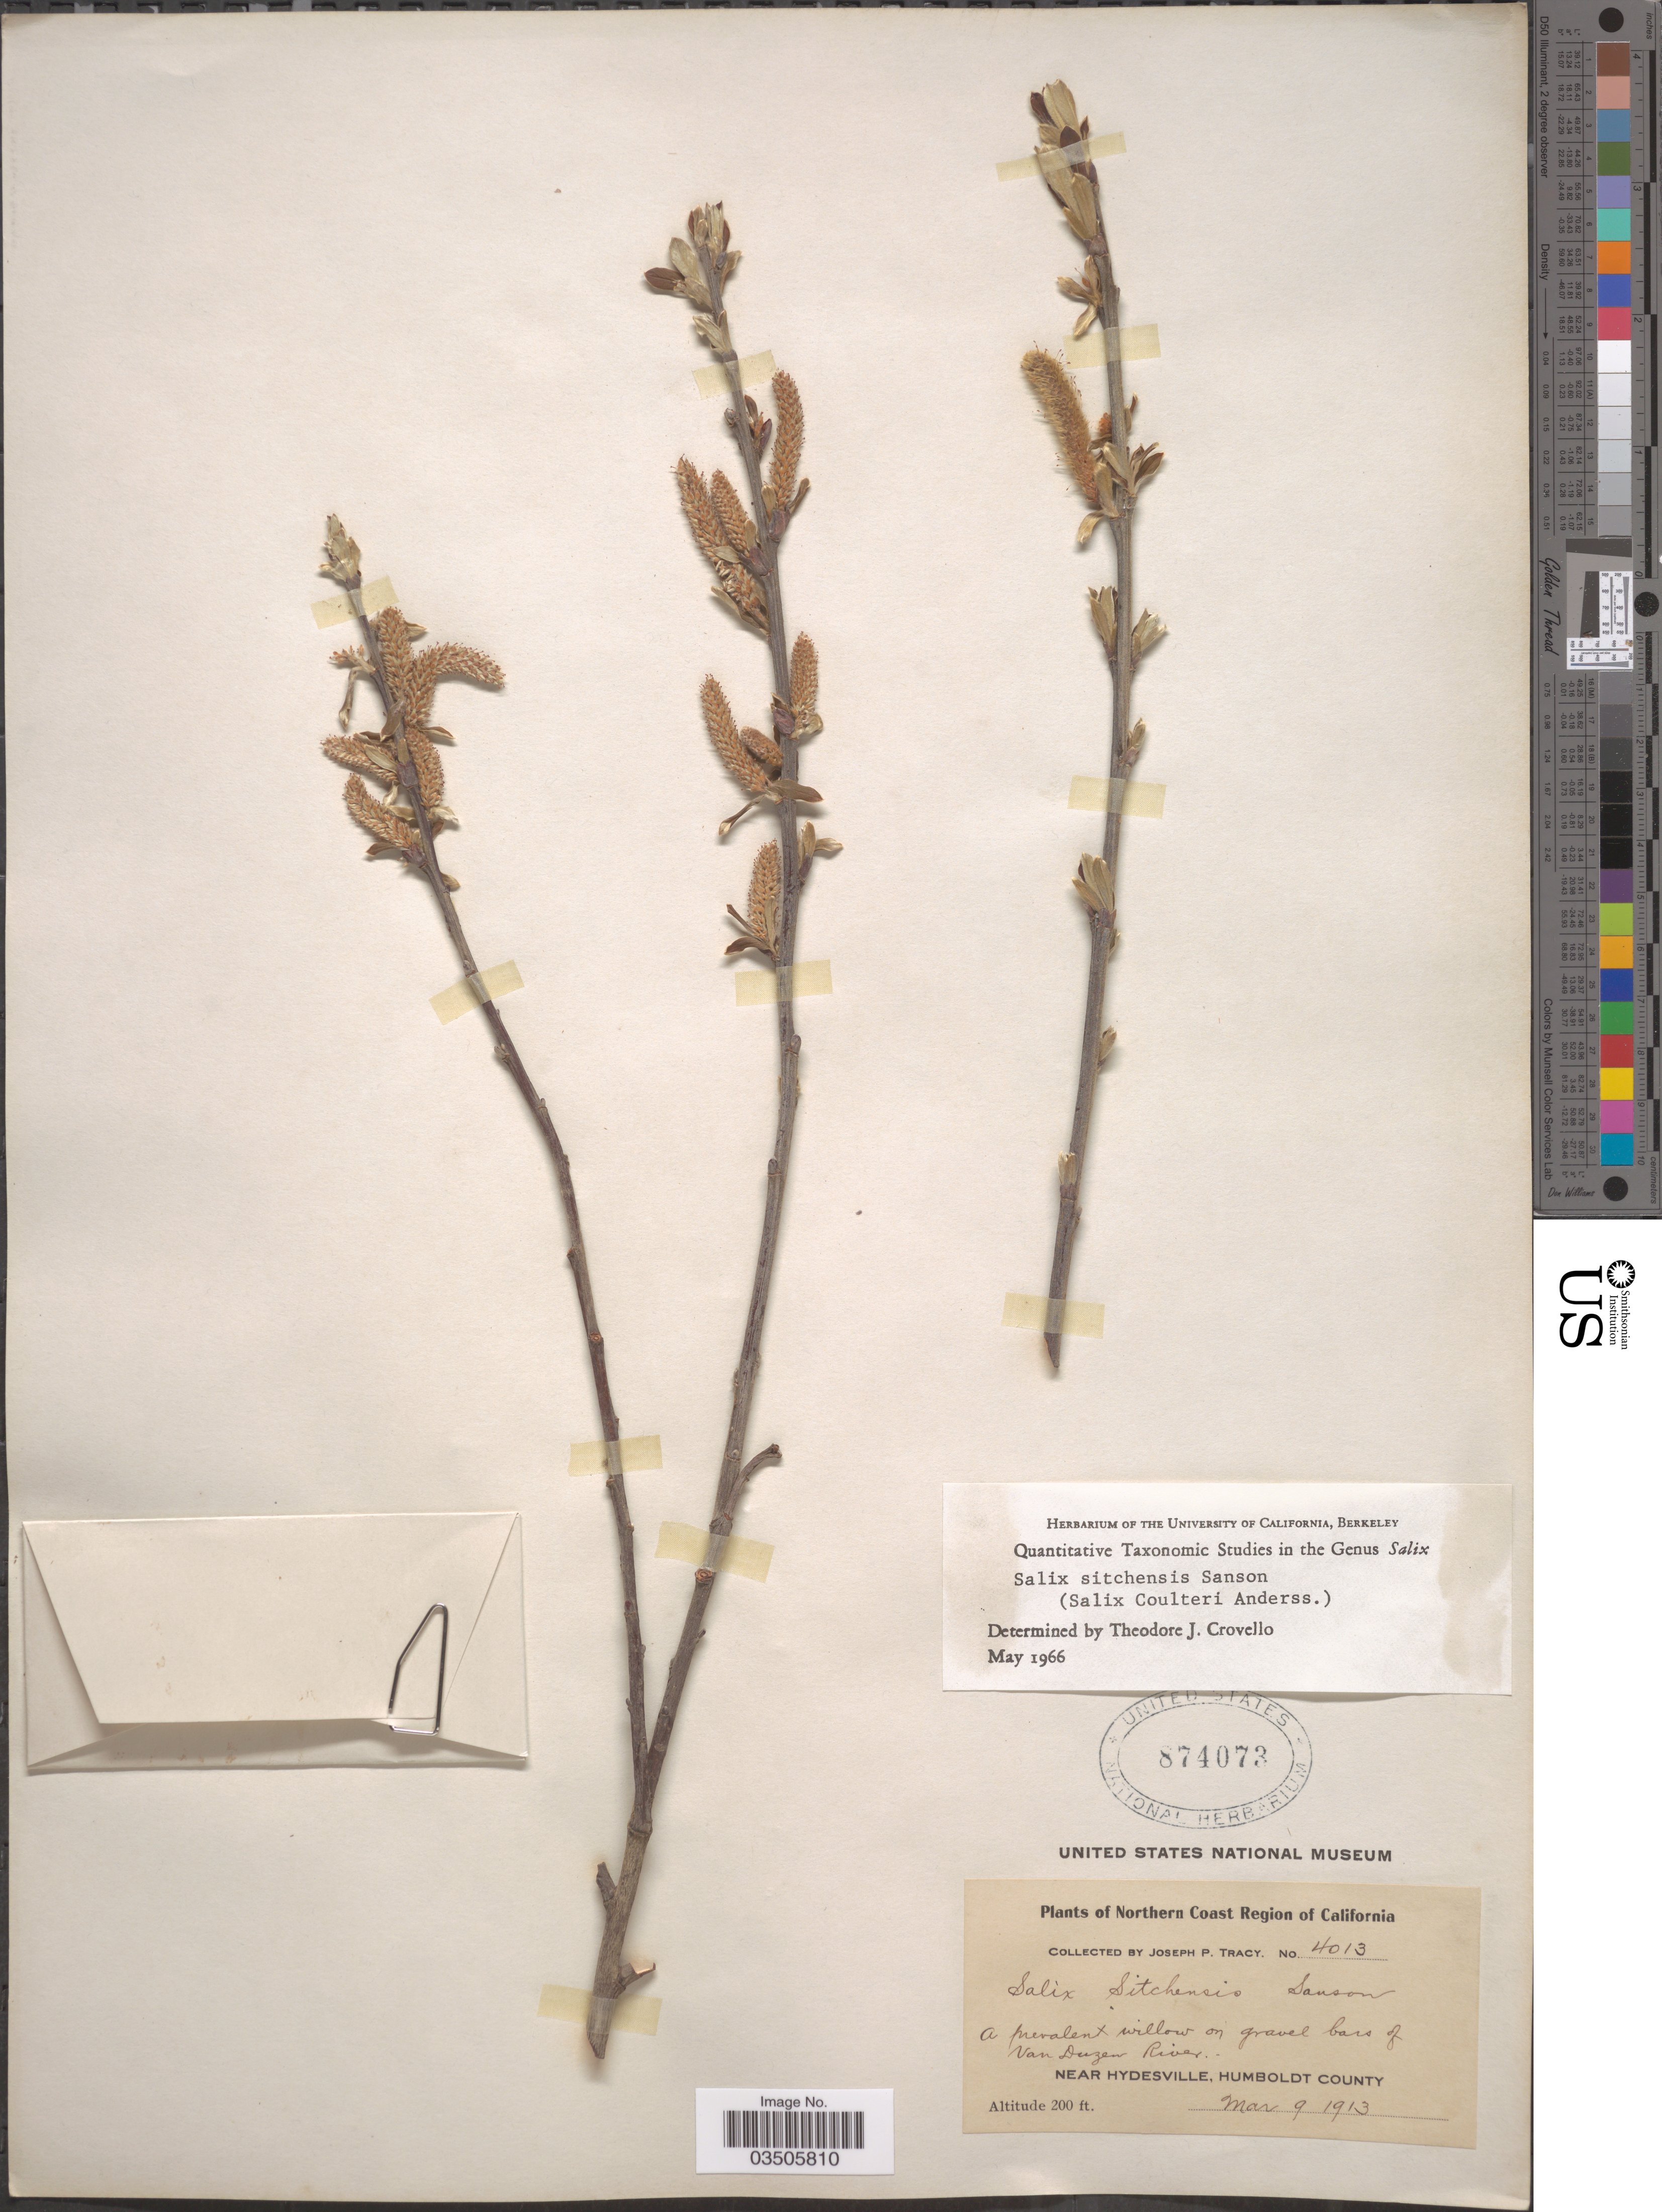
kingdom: Plantae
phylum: Tracheophyta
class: Magnoliopsida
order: Malpighiales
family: Salicaceae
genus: Salix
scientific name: Salix sitchensis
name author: Sanson ex Bong.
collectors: J. Tracy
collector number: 4013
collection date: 1913-03-09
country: United States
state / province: California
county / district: Humboldt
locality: Northern Coast Region of California. On gravel bars of Van Duzen River. Near Hydesville, Humboldt County.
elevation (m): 61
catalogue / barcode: US 874073